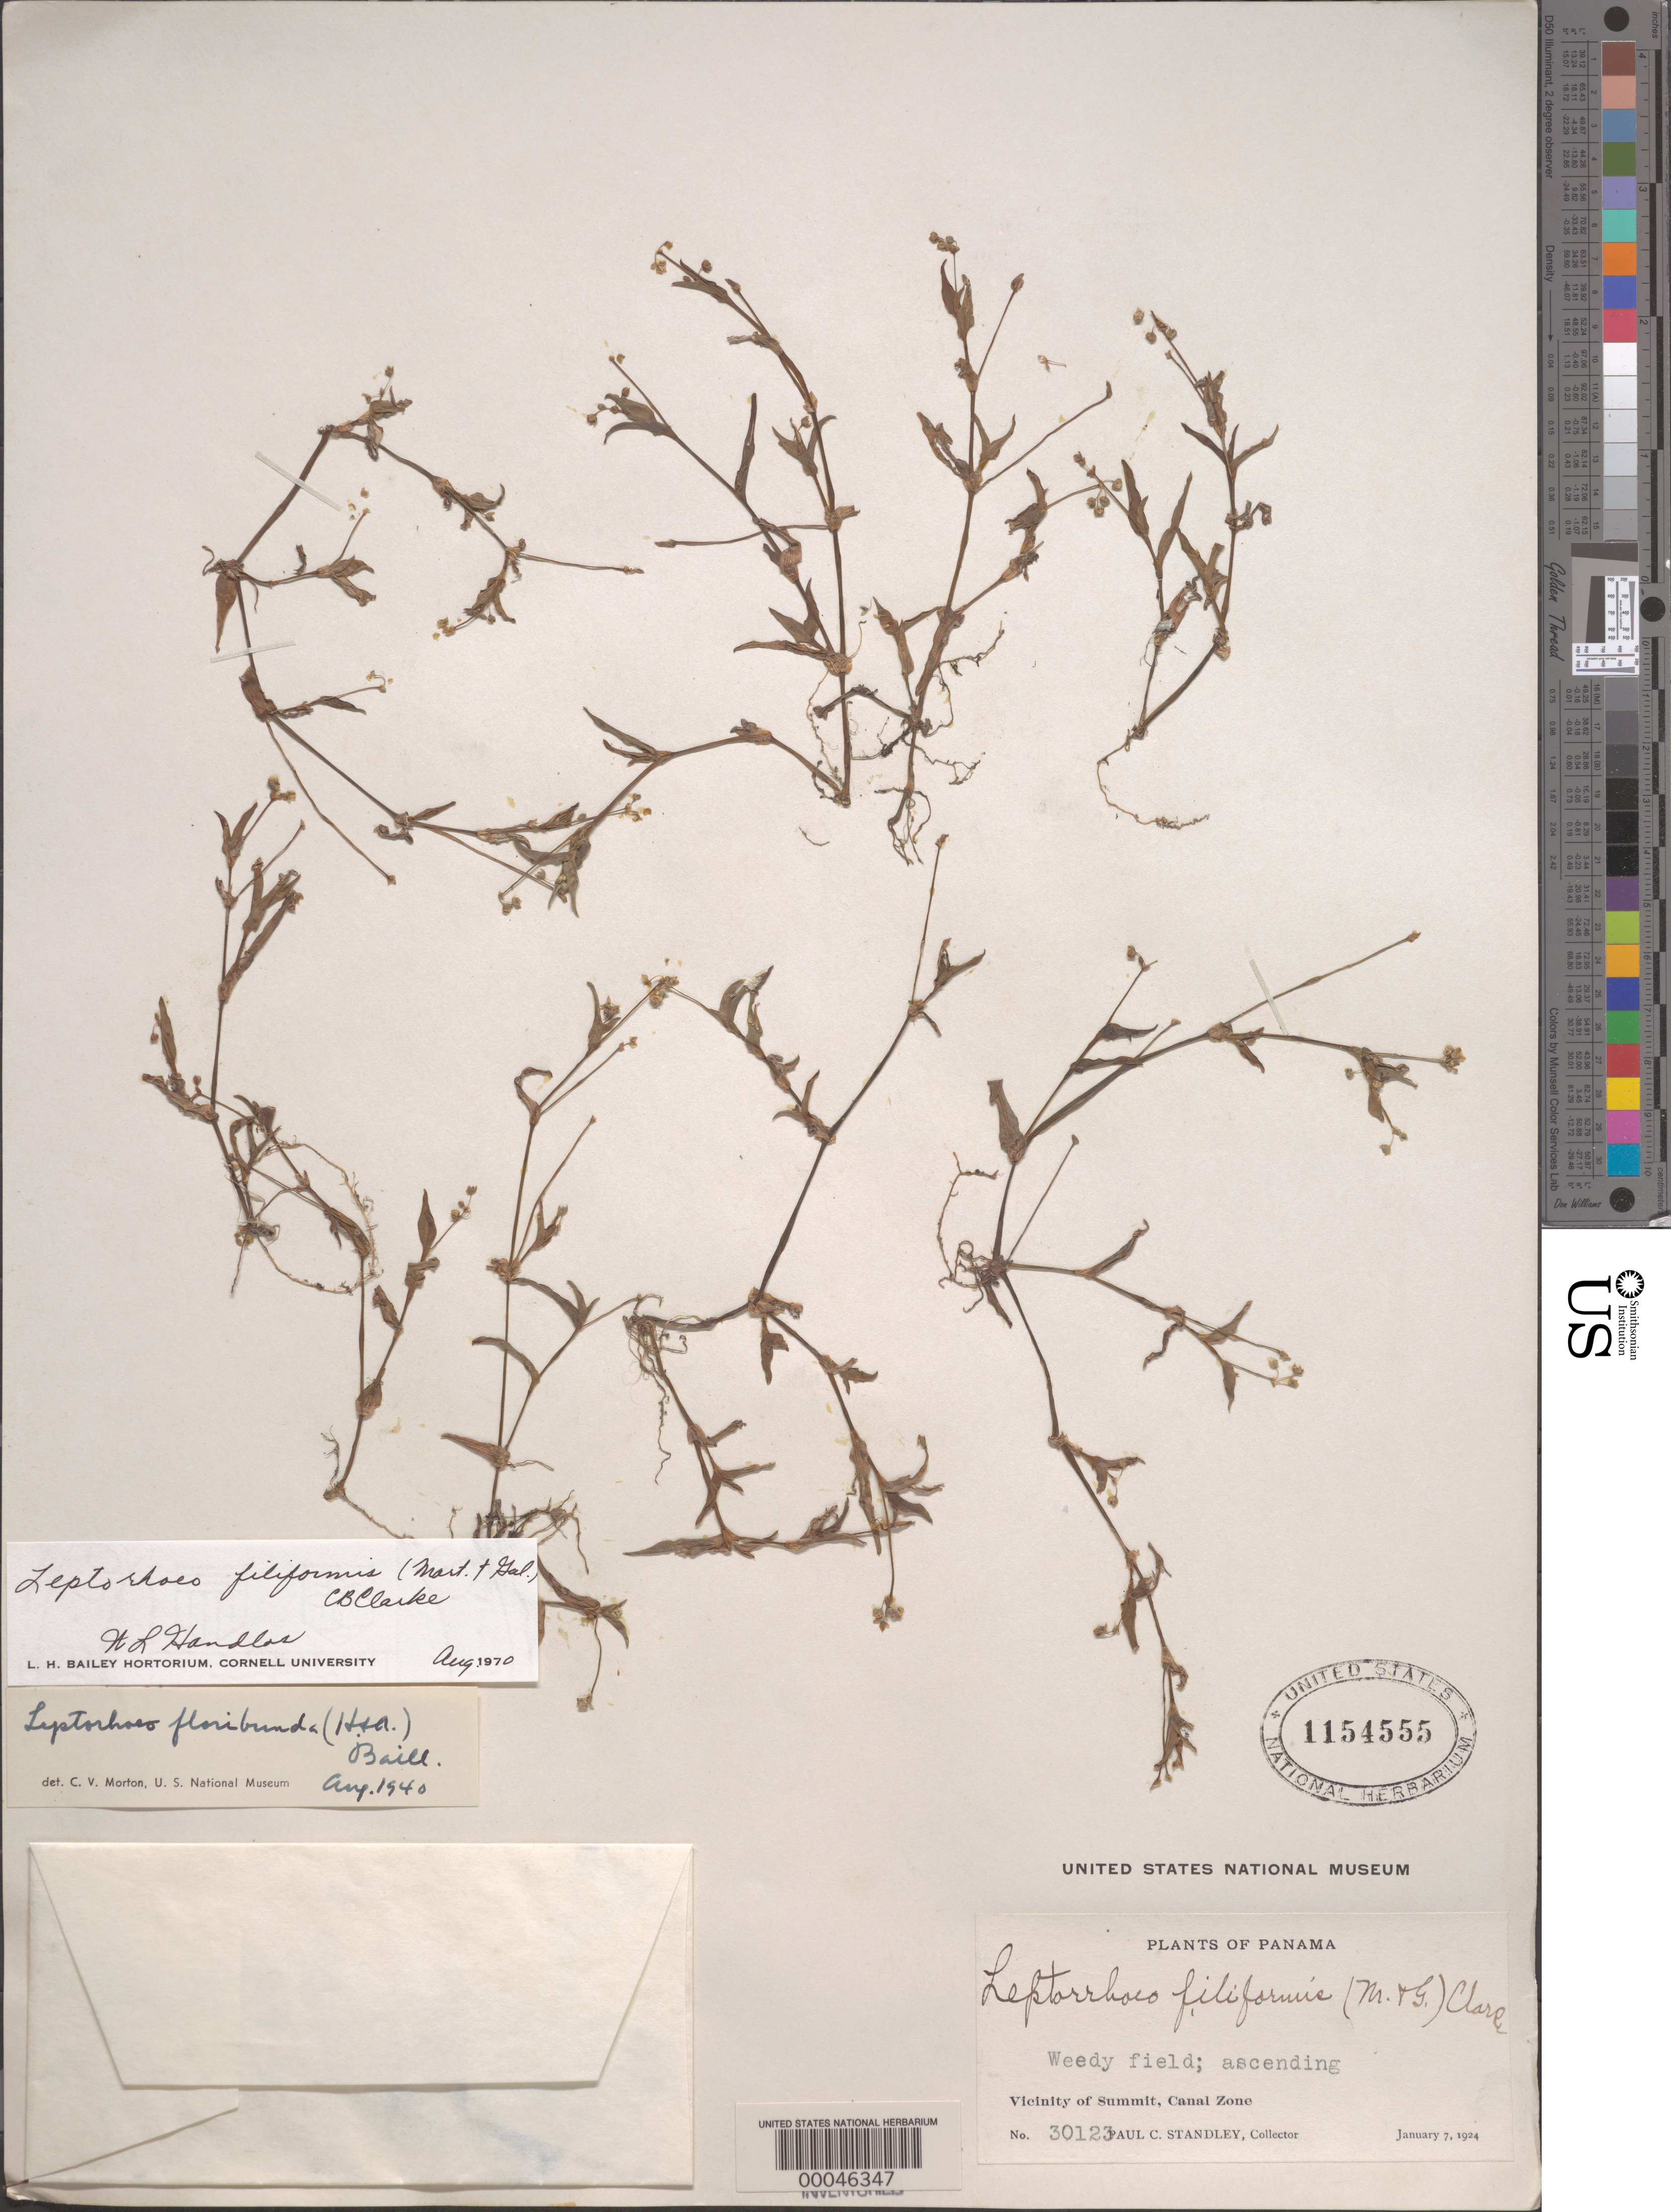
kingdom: Plantae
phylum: Tracheophyta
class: Liliopsida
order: Commelinales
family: Commelinaceae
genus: Callisia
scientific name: Callisia filiformis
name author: (M. Martens & Galeotti) D.R. Hunt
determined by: Handlos, W. L.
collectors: P. C. Standley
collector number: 30123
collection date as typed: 07 Jan 1924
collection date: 1924-01-07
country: Panama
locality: Near summit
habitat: Weedy field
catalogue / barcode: US 1154555